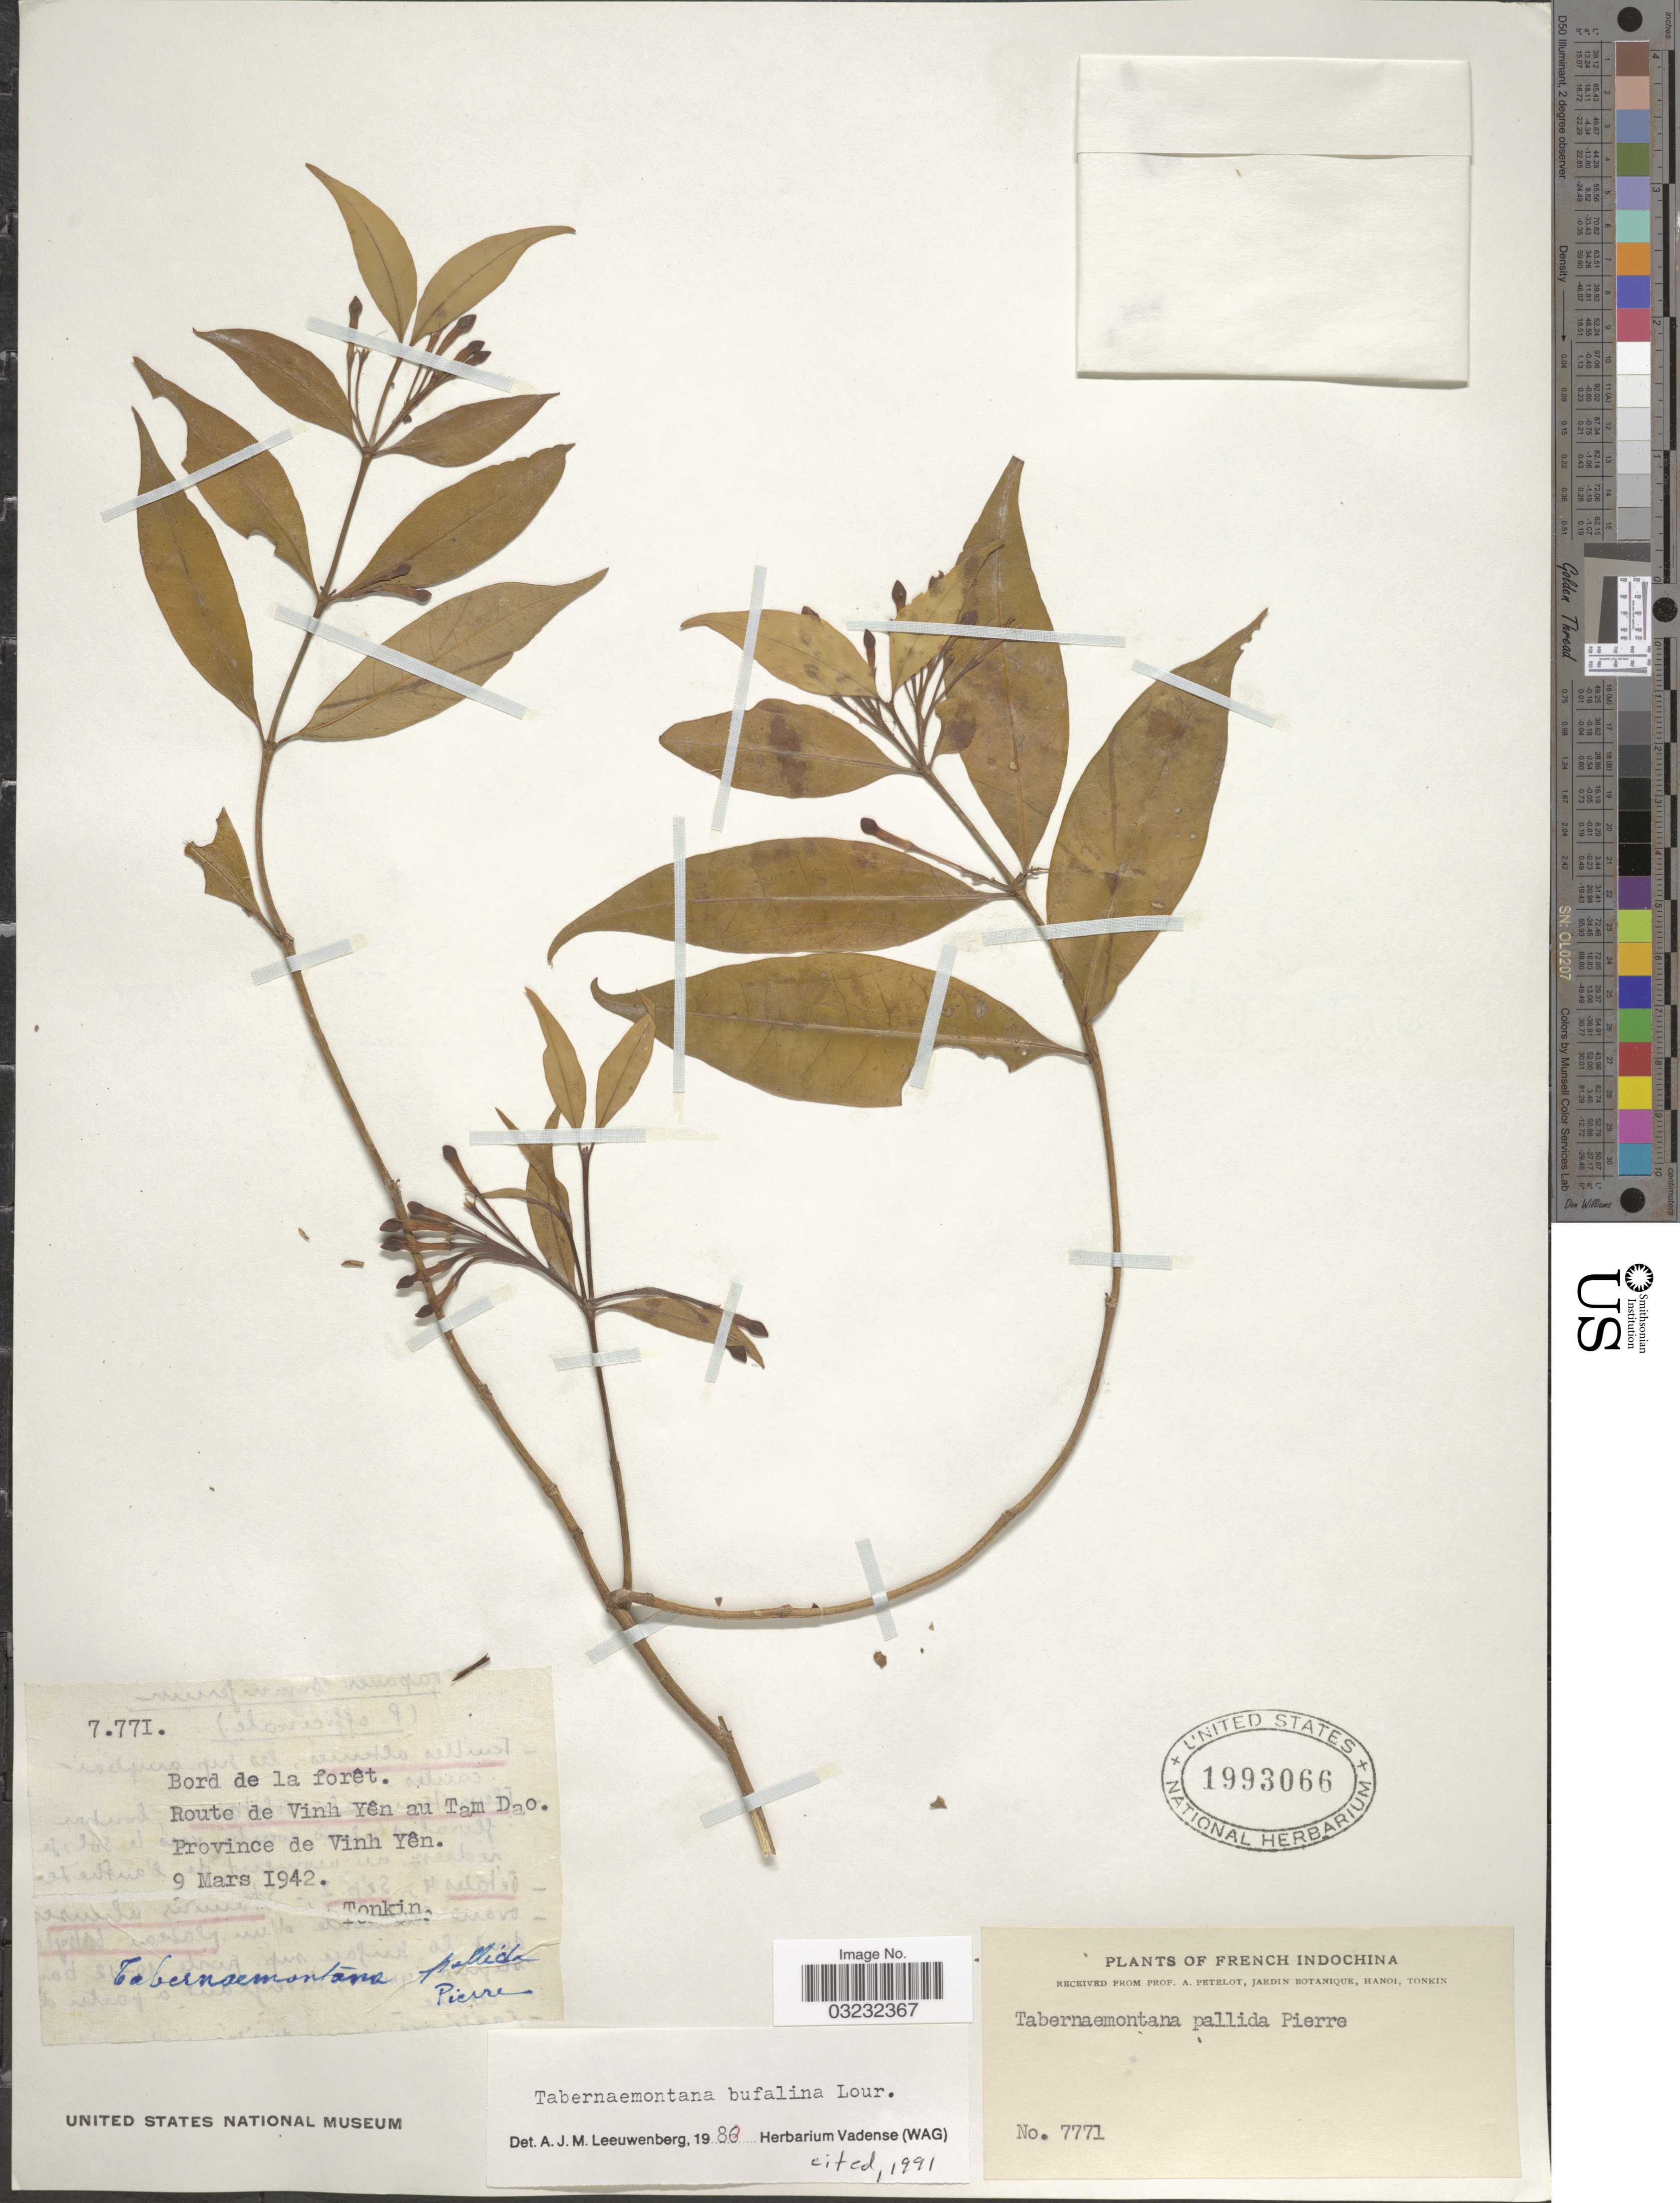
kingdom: Plantae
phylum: Tracheophyta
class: Magnoliopsida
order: Gentianales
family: Apocynaceae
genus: Tabernaemontana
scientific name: Tabernaemontana bufalina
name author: Lour.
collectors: P. A. Pételot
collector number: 7771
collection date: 1942-03-09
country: Vietnam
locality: French IndoChina, Bord de la forêt. Route de Vinh Yên au Tam Dao. Province de Vinh Yên.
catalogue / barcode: US 1993066